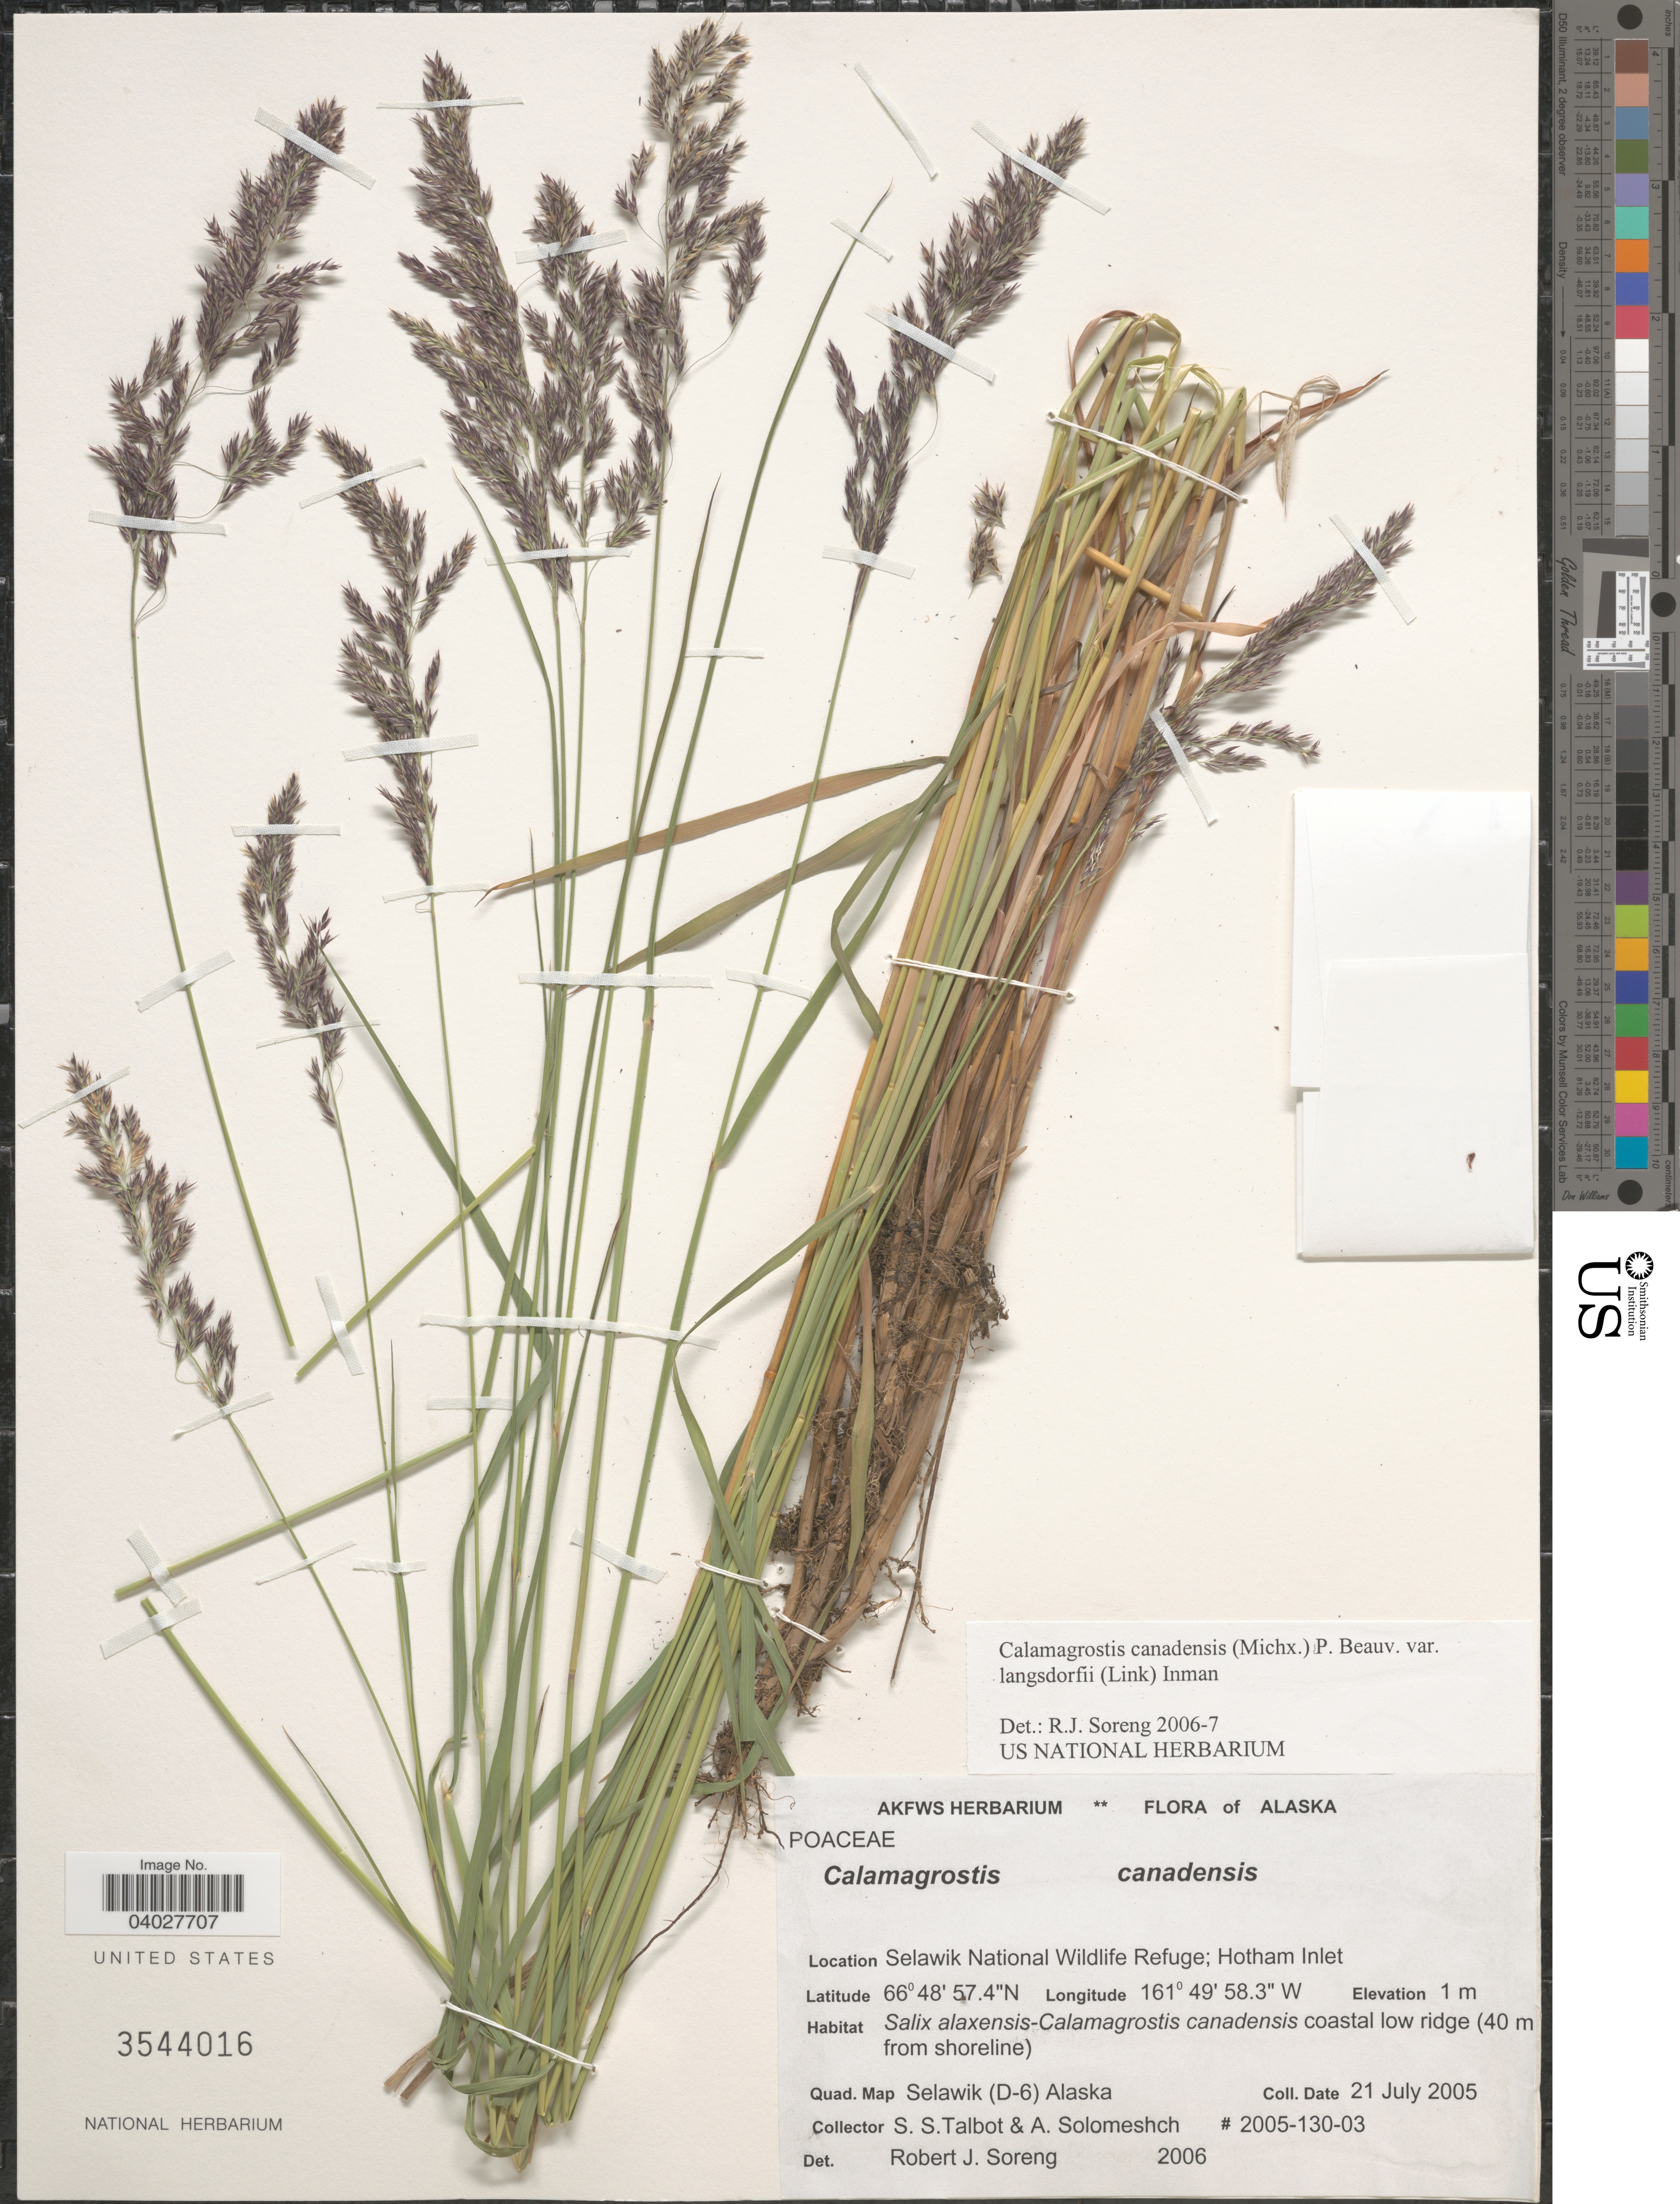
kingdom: Plantae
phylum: Tracheophyta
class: Liliopsida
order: Poales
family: Poaceae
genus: Calamagrostis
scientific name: Calamagrostis canadensis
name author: (Michx.) P. Beauv.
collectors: S. S. Talbot & A. Solomeshch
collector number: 2005-130-03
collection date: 2005-07-21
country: United States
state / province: Alaska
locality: Selawik National Wildlife Refuge; Hotham Inlet. Quad. Map Selawik (D-6).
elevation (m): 1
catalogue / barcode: US 3544016